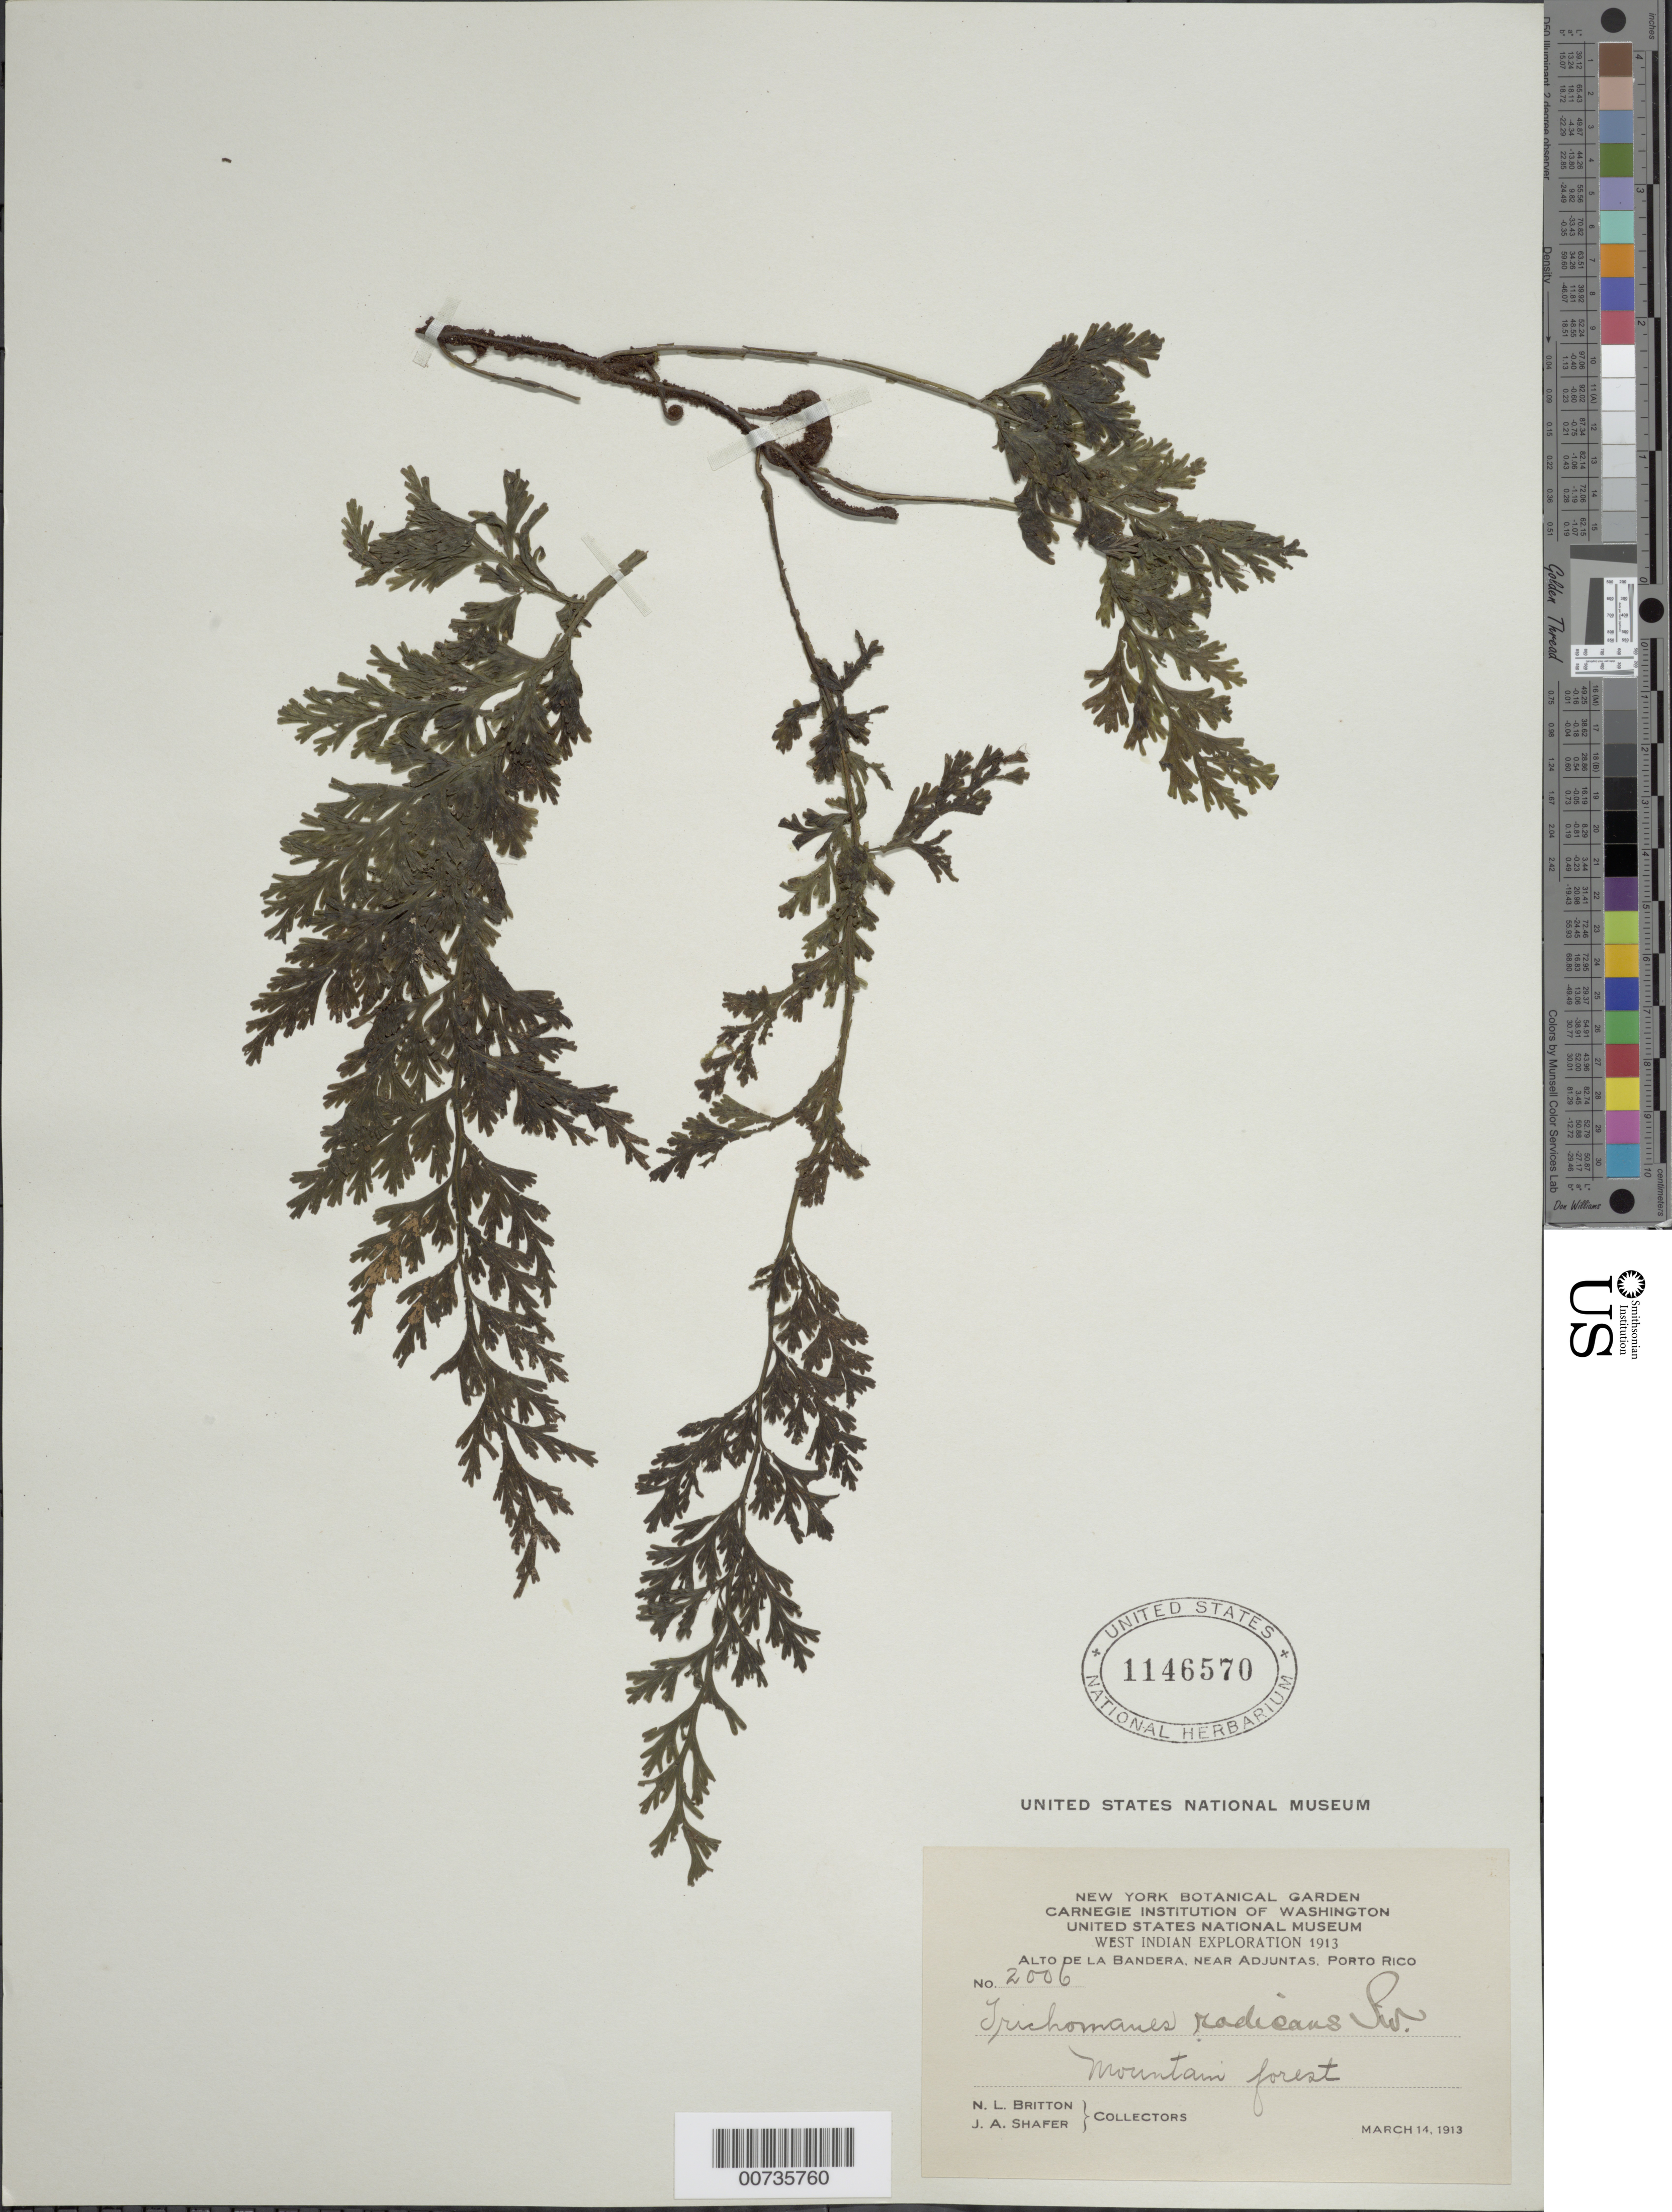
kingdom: Plantae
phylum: Tracheophyta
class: Polypodiopsida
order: Hymenophyllales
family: Hymenophyllaceae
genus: Vandenboschia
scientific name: Vandenboschia radicans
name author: (Sw.) Copel.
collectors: N. Britton & J. A. Shafer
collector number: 2006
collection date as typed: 14 Mar 1913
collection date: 1913-03-14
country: Puerto Rico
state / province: Adjuntas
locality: Alto de la Bandera, near Adjuntas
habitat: Mountain forest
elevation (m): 700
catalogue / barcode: US 1146570